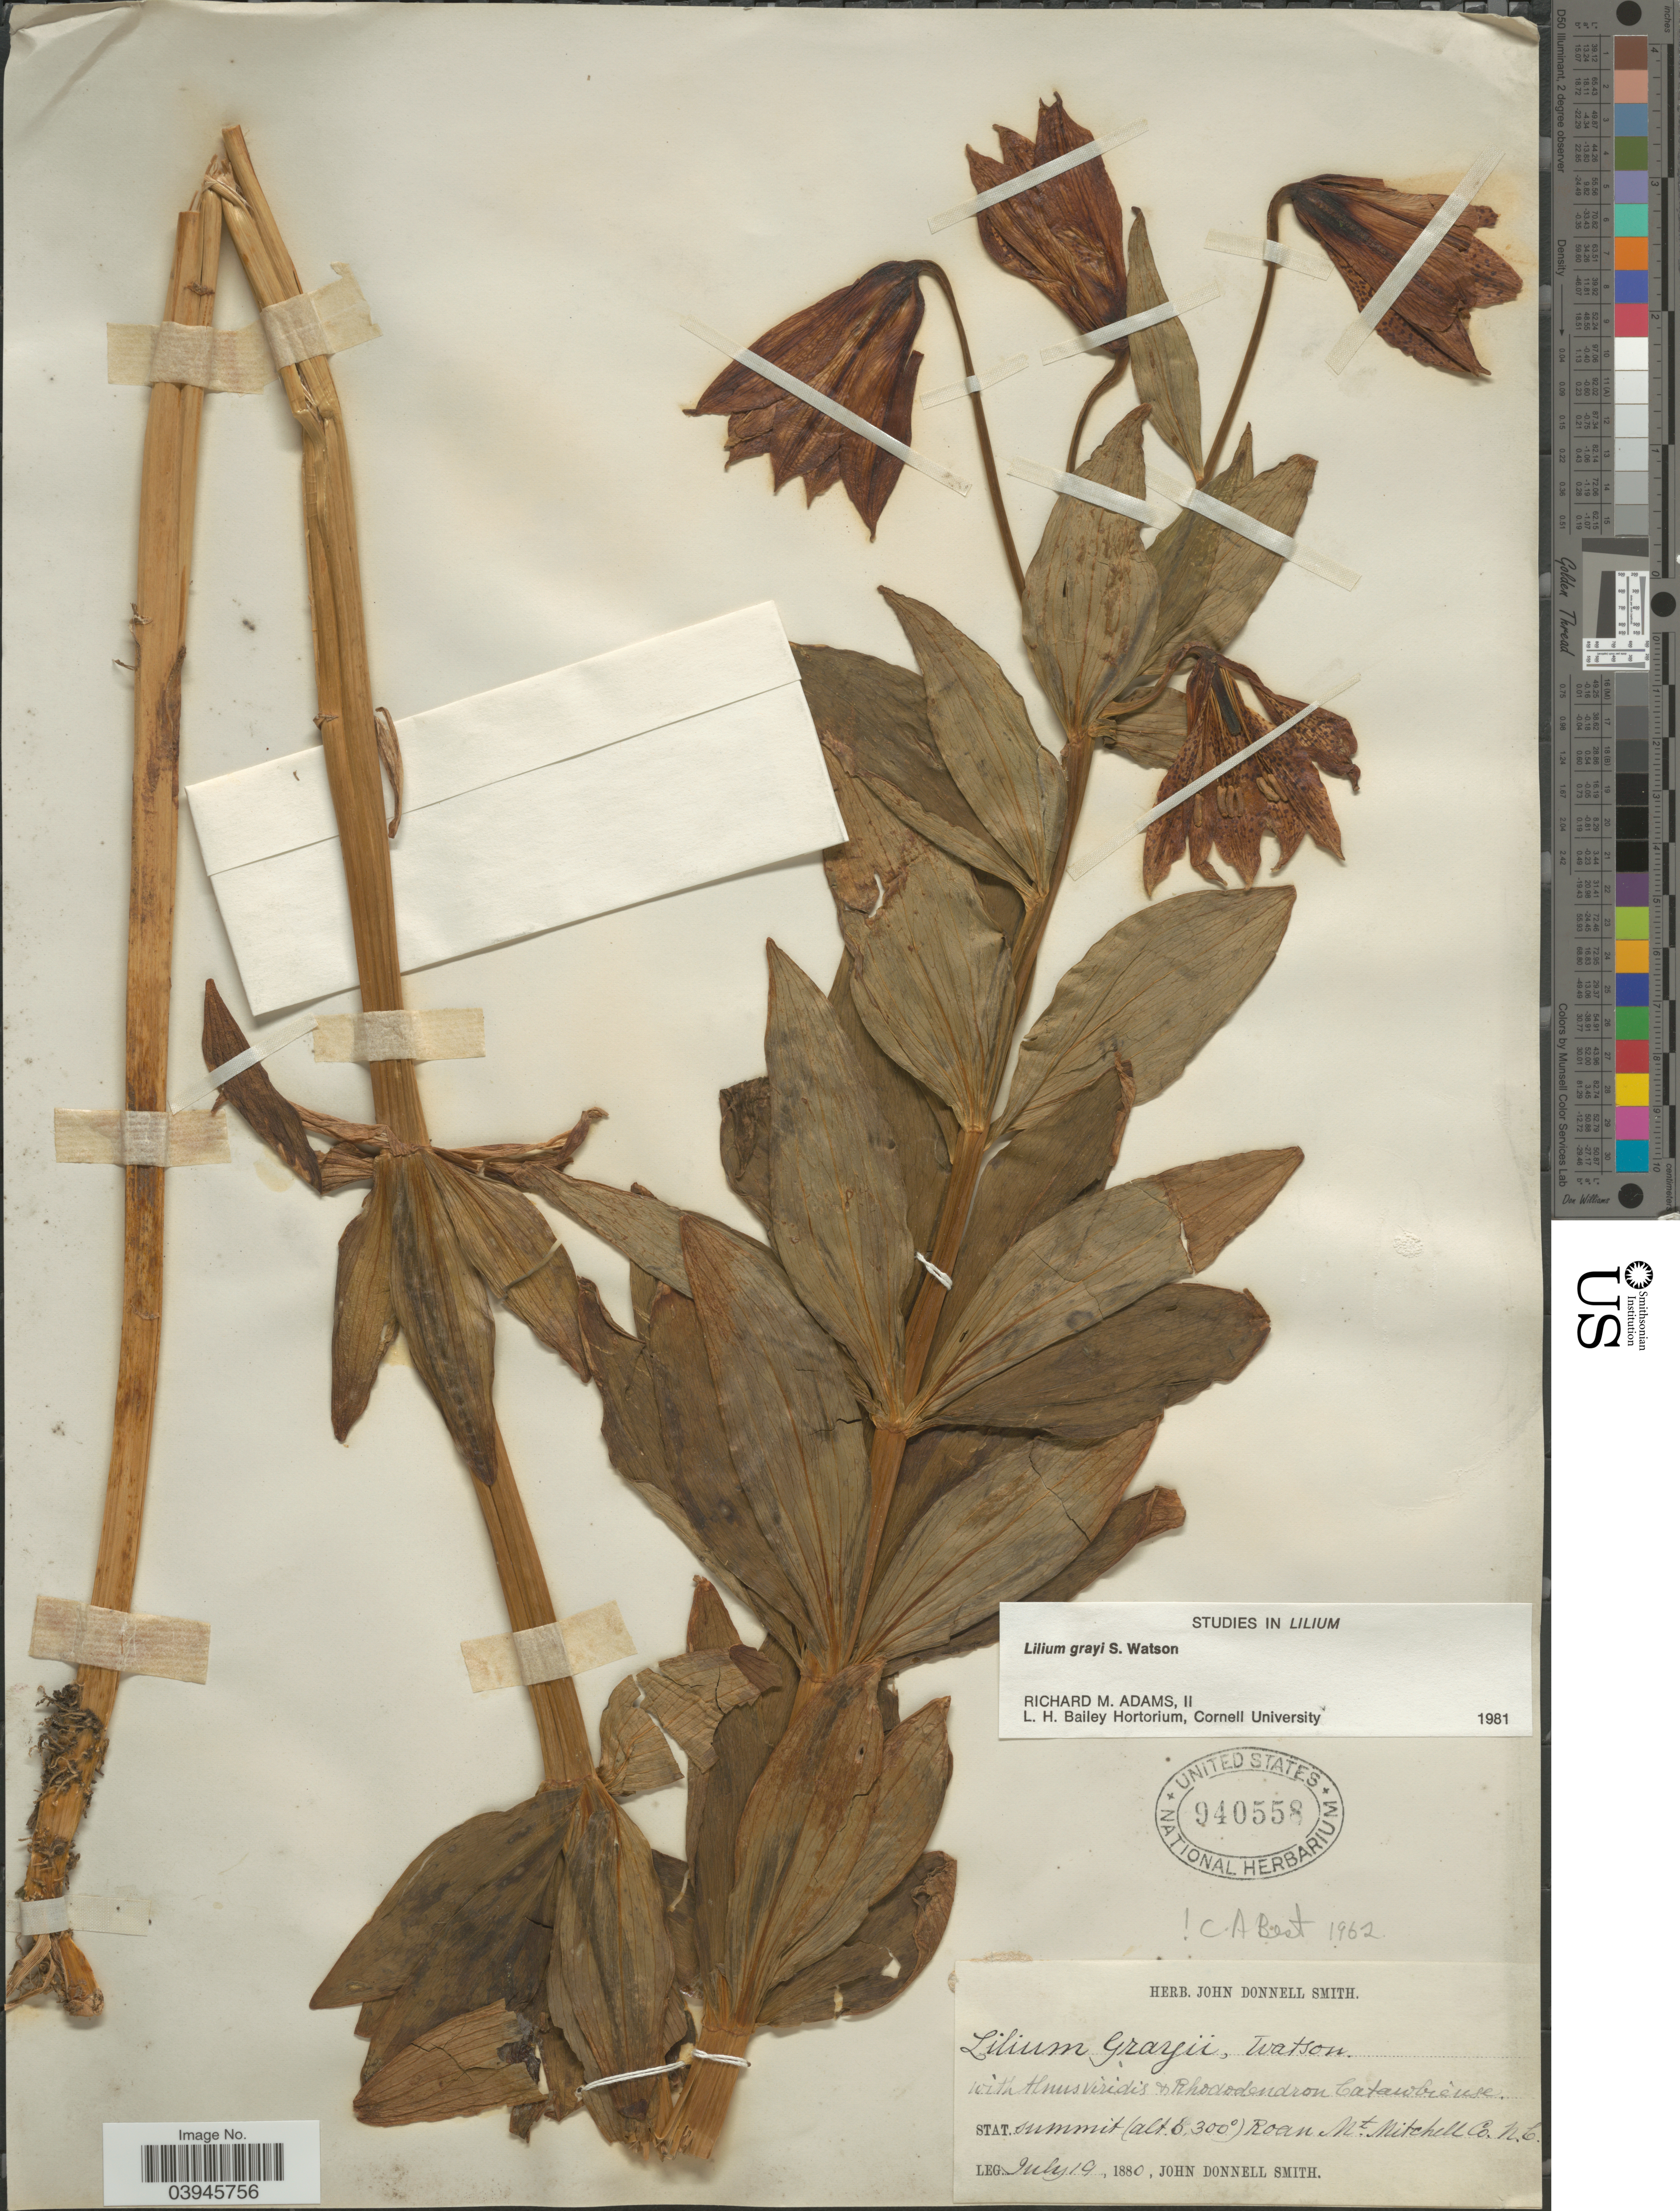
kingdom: Plantae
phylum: Tracheophyta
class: Liliopsida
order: Liliales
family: Liliaceae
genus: Lilium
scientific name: Lilium grayi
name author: S. Watson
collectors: J. Donnell Smith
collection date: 1880-07-19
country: United States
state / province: North Carolina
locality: Stat. Summit, Roan Mt. Mitchell Co.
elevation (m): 1920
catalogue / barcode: US 940558